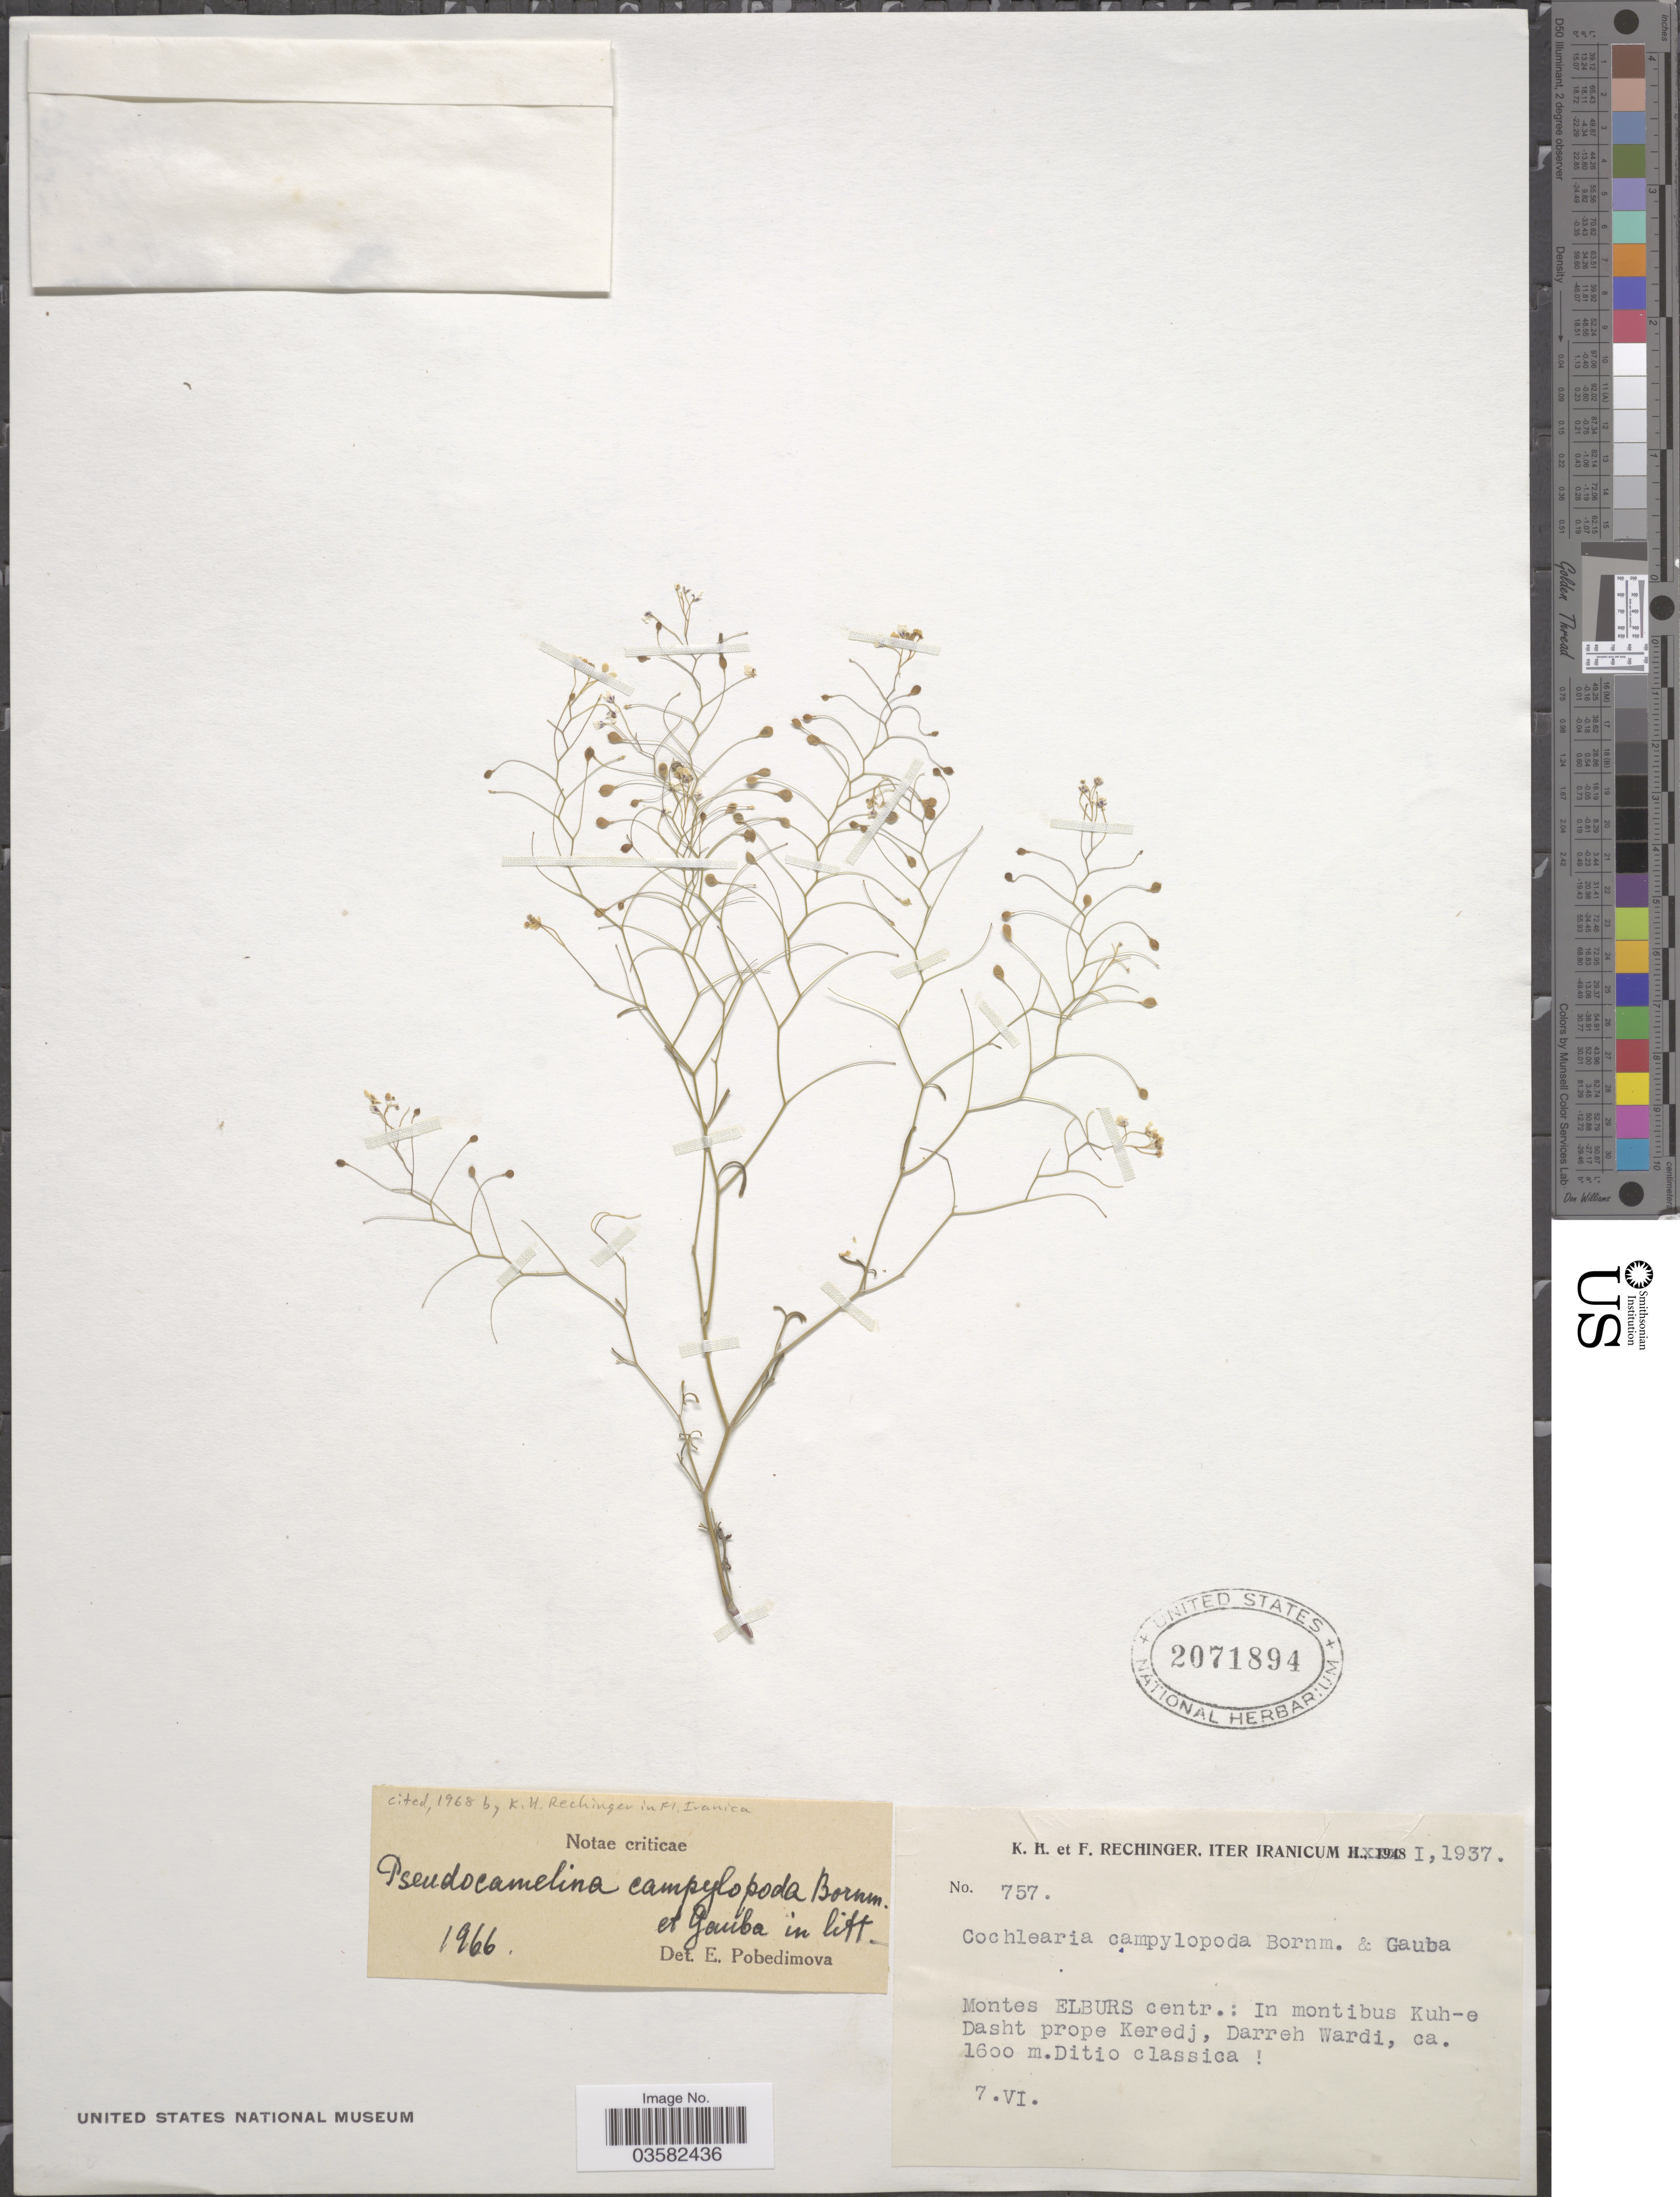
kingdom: Plantae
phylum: Tracheophyta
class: Magnoliopsida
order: Brassicales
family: Brassicaceae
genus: Camelinopsis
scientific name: Camelinopsis campylopoda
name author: (Bornm. & Gauba) Hadač & Chrtek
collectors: K. H. Rechinger & F. Rechinger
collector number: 757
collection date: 1937-06-07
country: Iran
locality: Iter Iranicum [illegible text]. Montes Elburs centr.: In montibus Kuh-e Dasht prope Keredj, Darreh Wardi.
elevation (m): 1600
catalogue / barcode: US 2071894